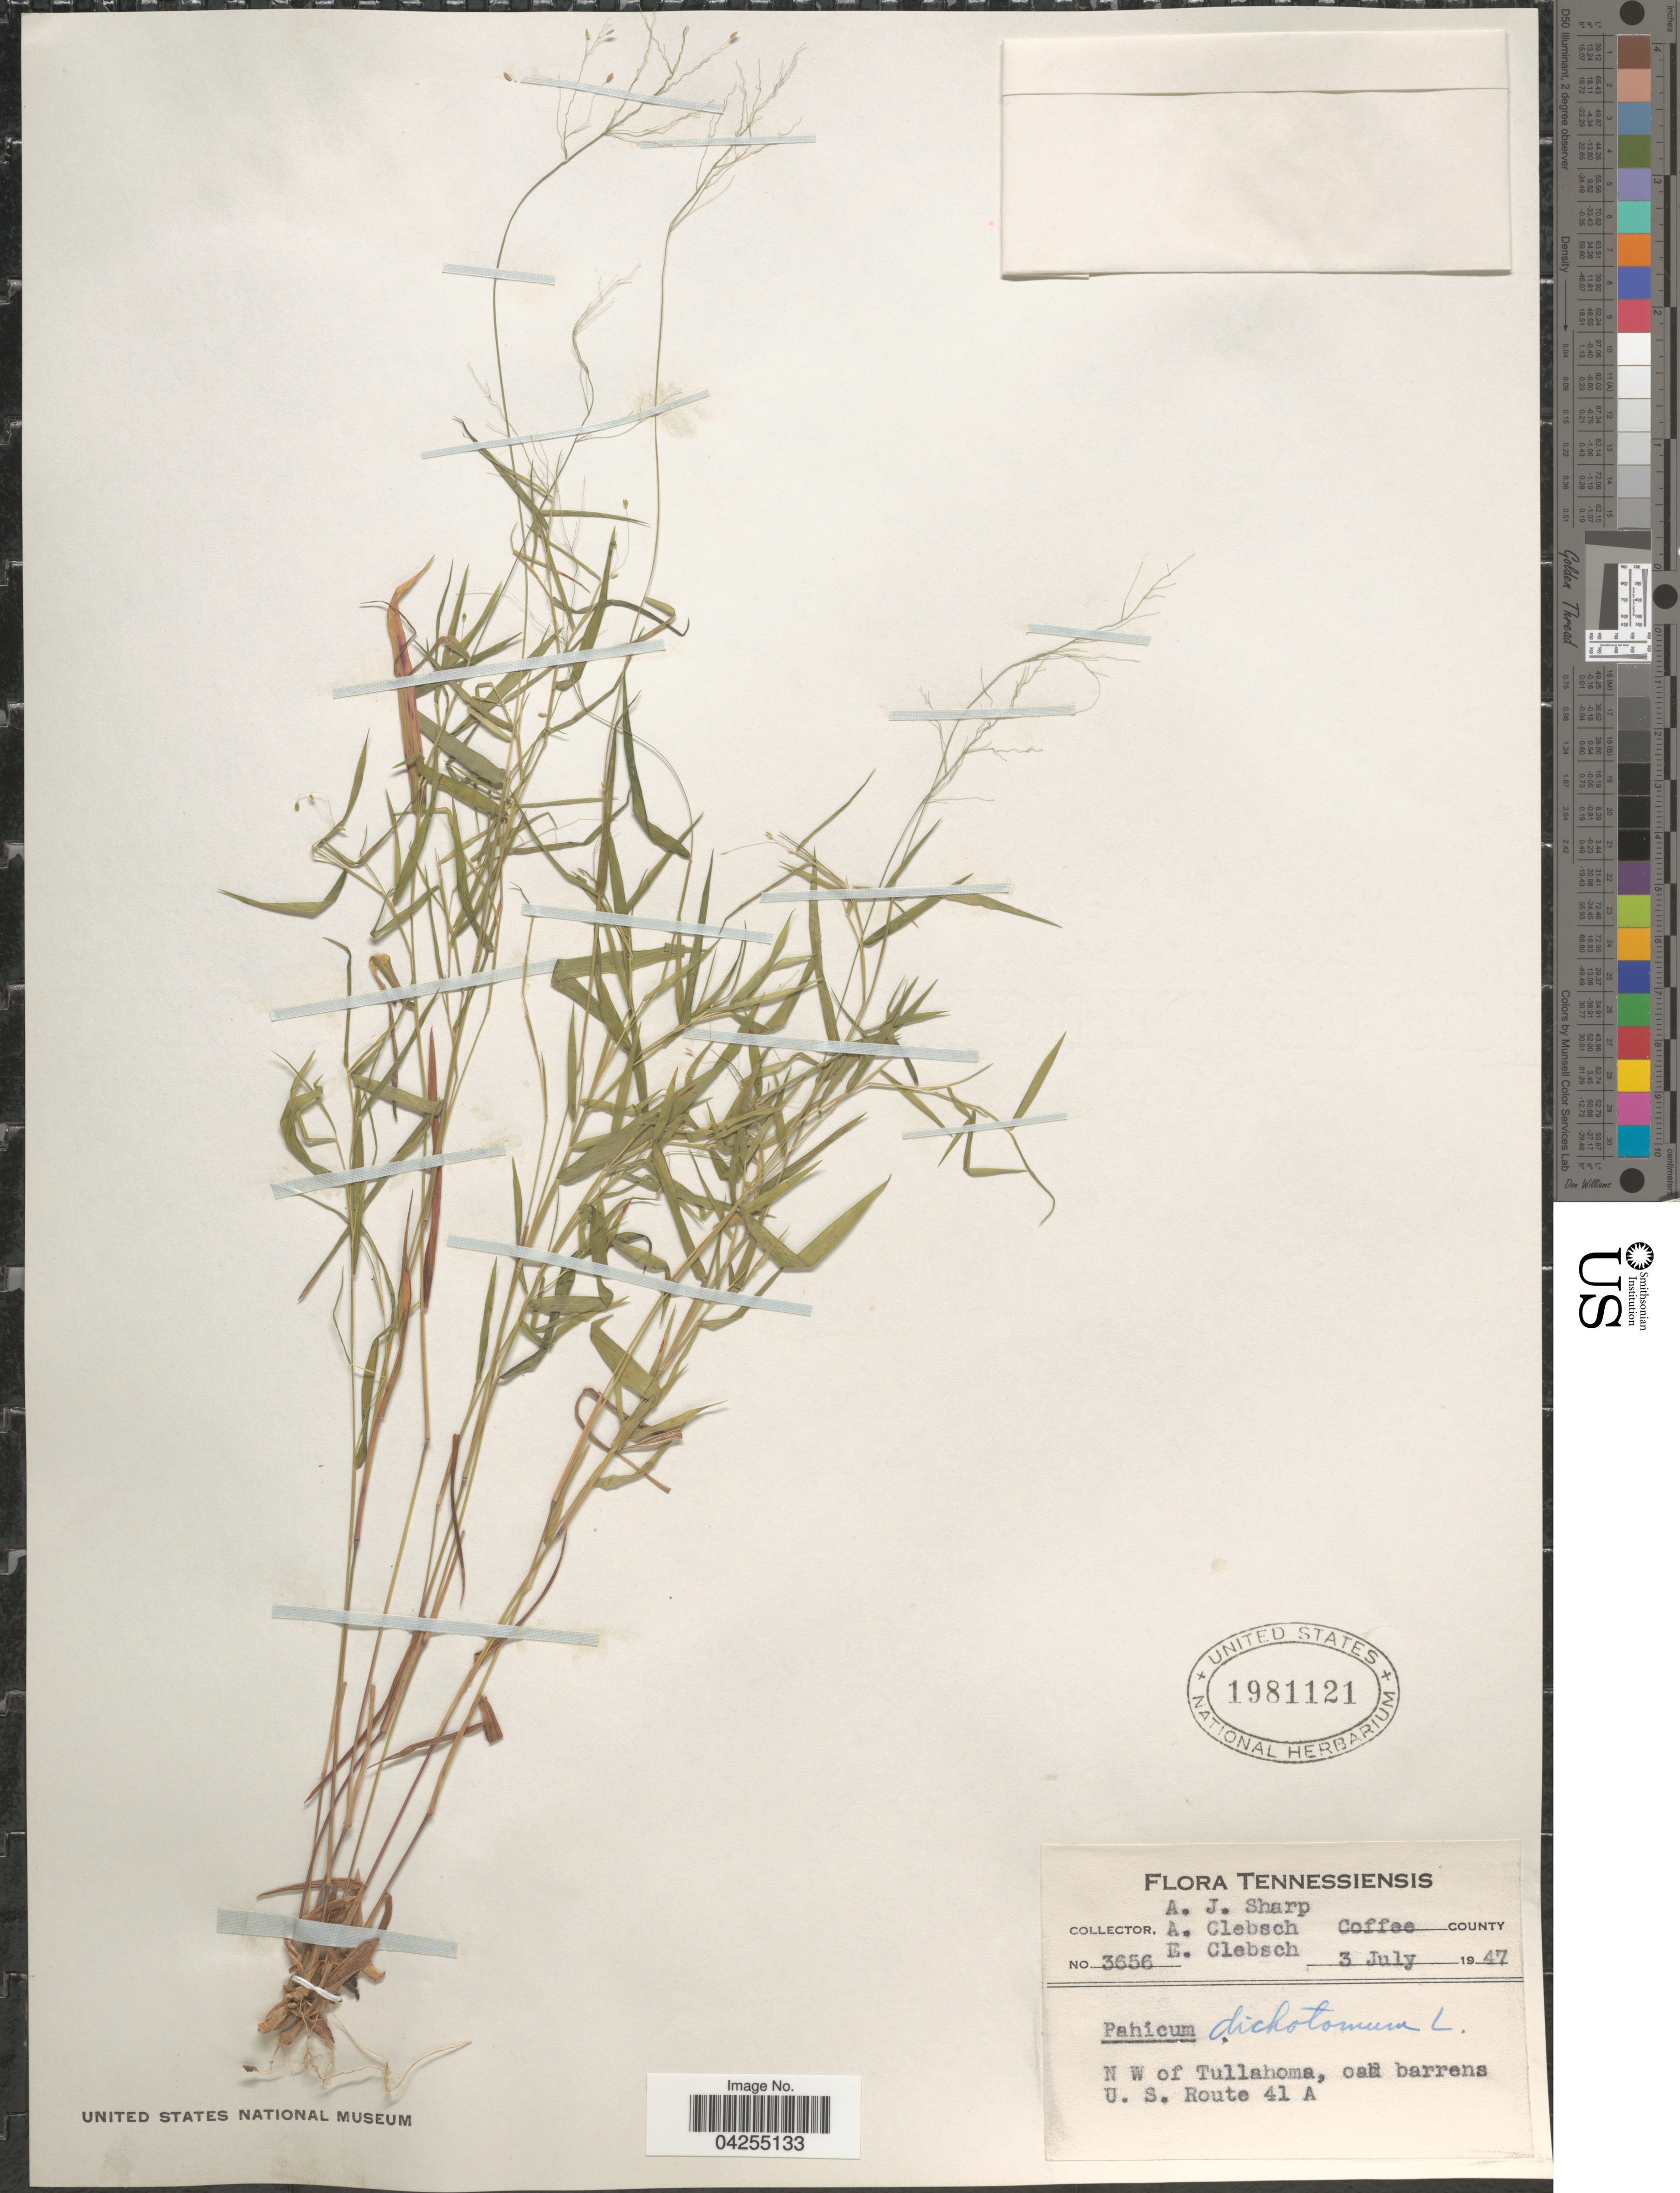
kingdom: Plantae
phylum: Tracheophyta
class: Liliopsida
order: Poales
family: Poaceae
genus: Dichanthelium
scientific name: Dichanthelium dichotomum var. dichotomum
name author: (L.) Gould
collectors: A. J. Sharp, A. Clebsch & E. Clebsch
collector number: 3656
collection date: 1947-07-03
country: United States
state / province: Tennessee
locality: Coffee County. N W of Tullahoma, oak barrens U. S. Route 41 A.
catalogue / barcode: US 1981121